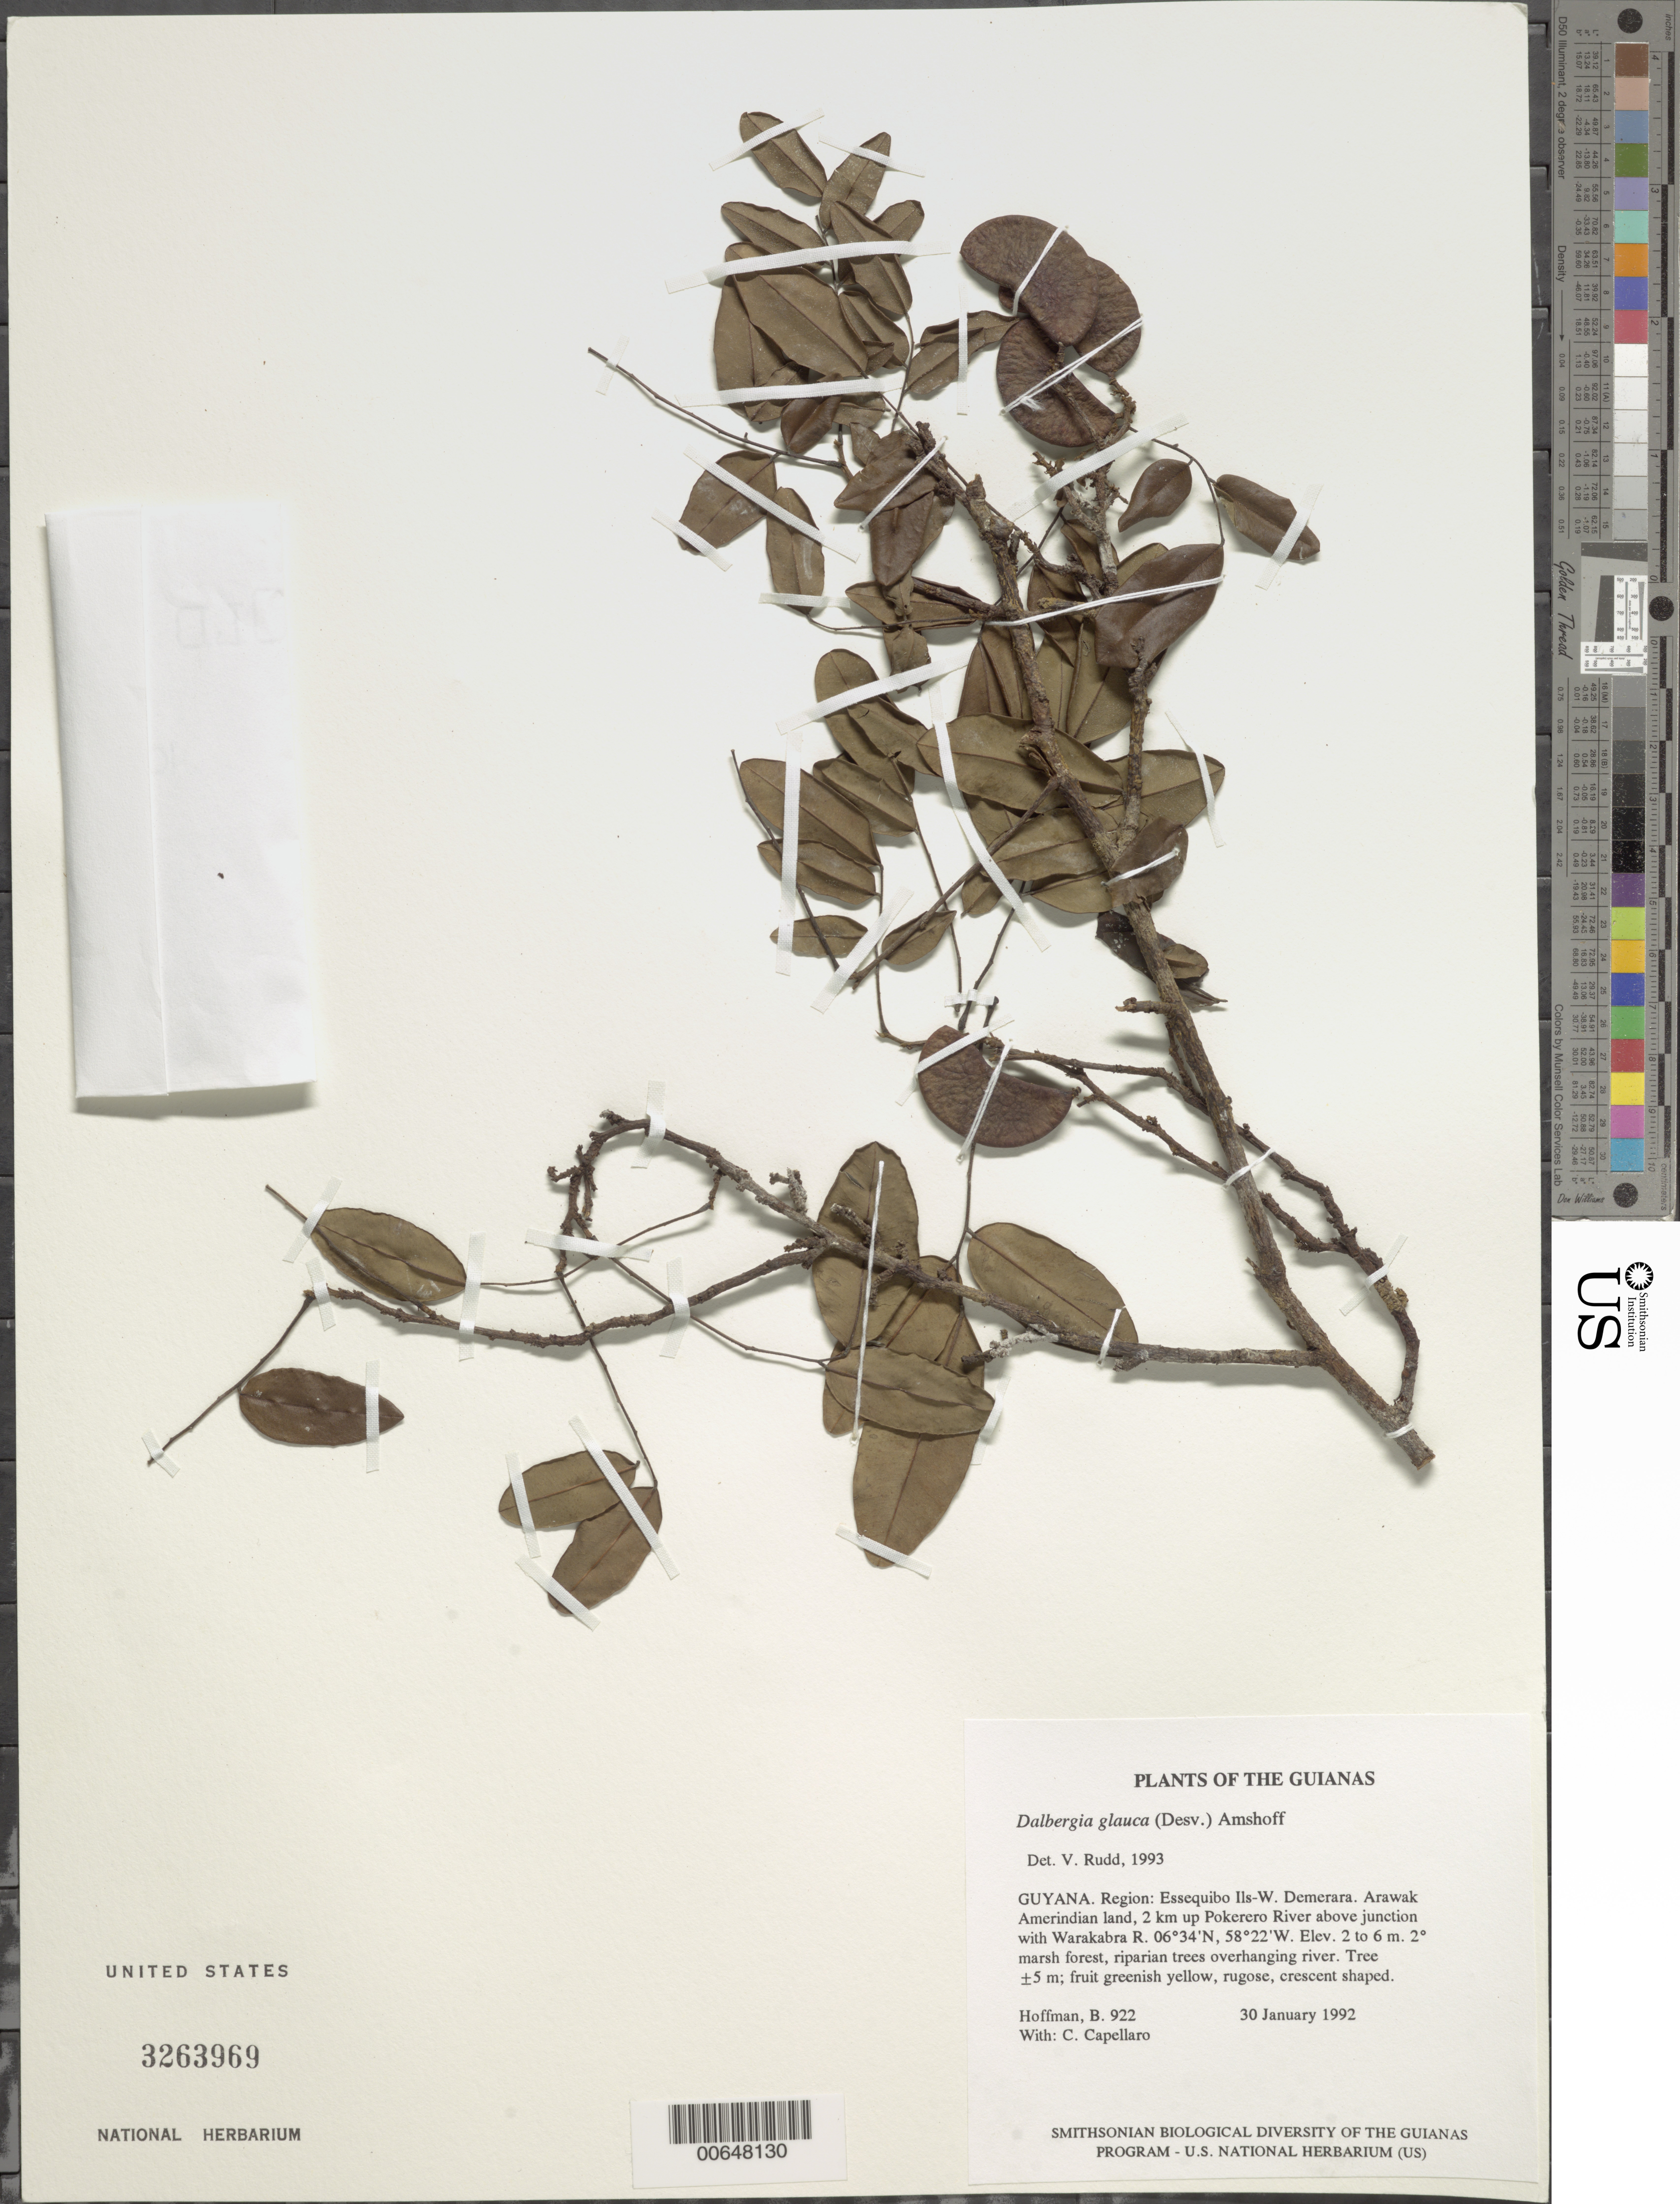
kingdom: Plantae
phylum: Tracheophyta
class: Magnoliopsida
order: Fabales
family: Fabaceae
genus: Dalbergia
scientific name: Dalbergia glauca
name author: (Desv.) Amshoff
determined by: Rudd, V. E.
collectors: B. Hoffman & C. Capellaro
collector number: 922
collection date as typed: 30 January 1992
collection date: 1992-01-30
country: Guyana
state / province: Essequibo Isl-W. Demerara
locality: Arawak Amerindian land, 2 km up Pokerero River above junction with Warakabra River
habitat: Secondary marsh forest, riparian trees overhanging river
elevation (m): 2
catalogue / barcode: US 3263969